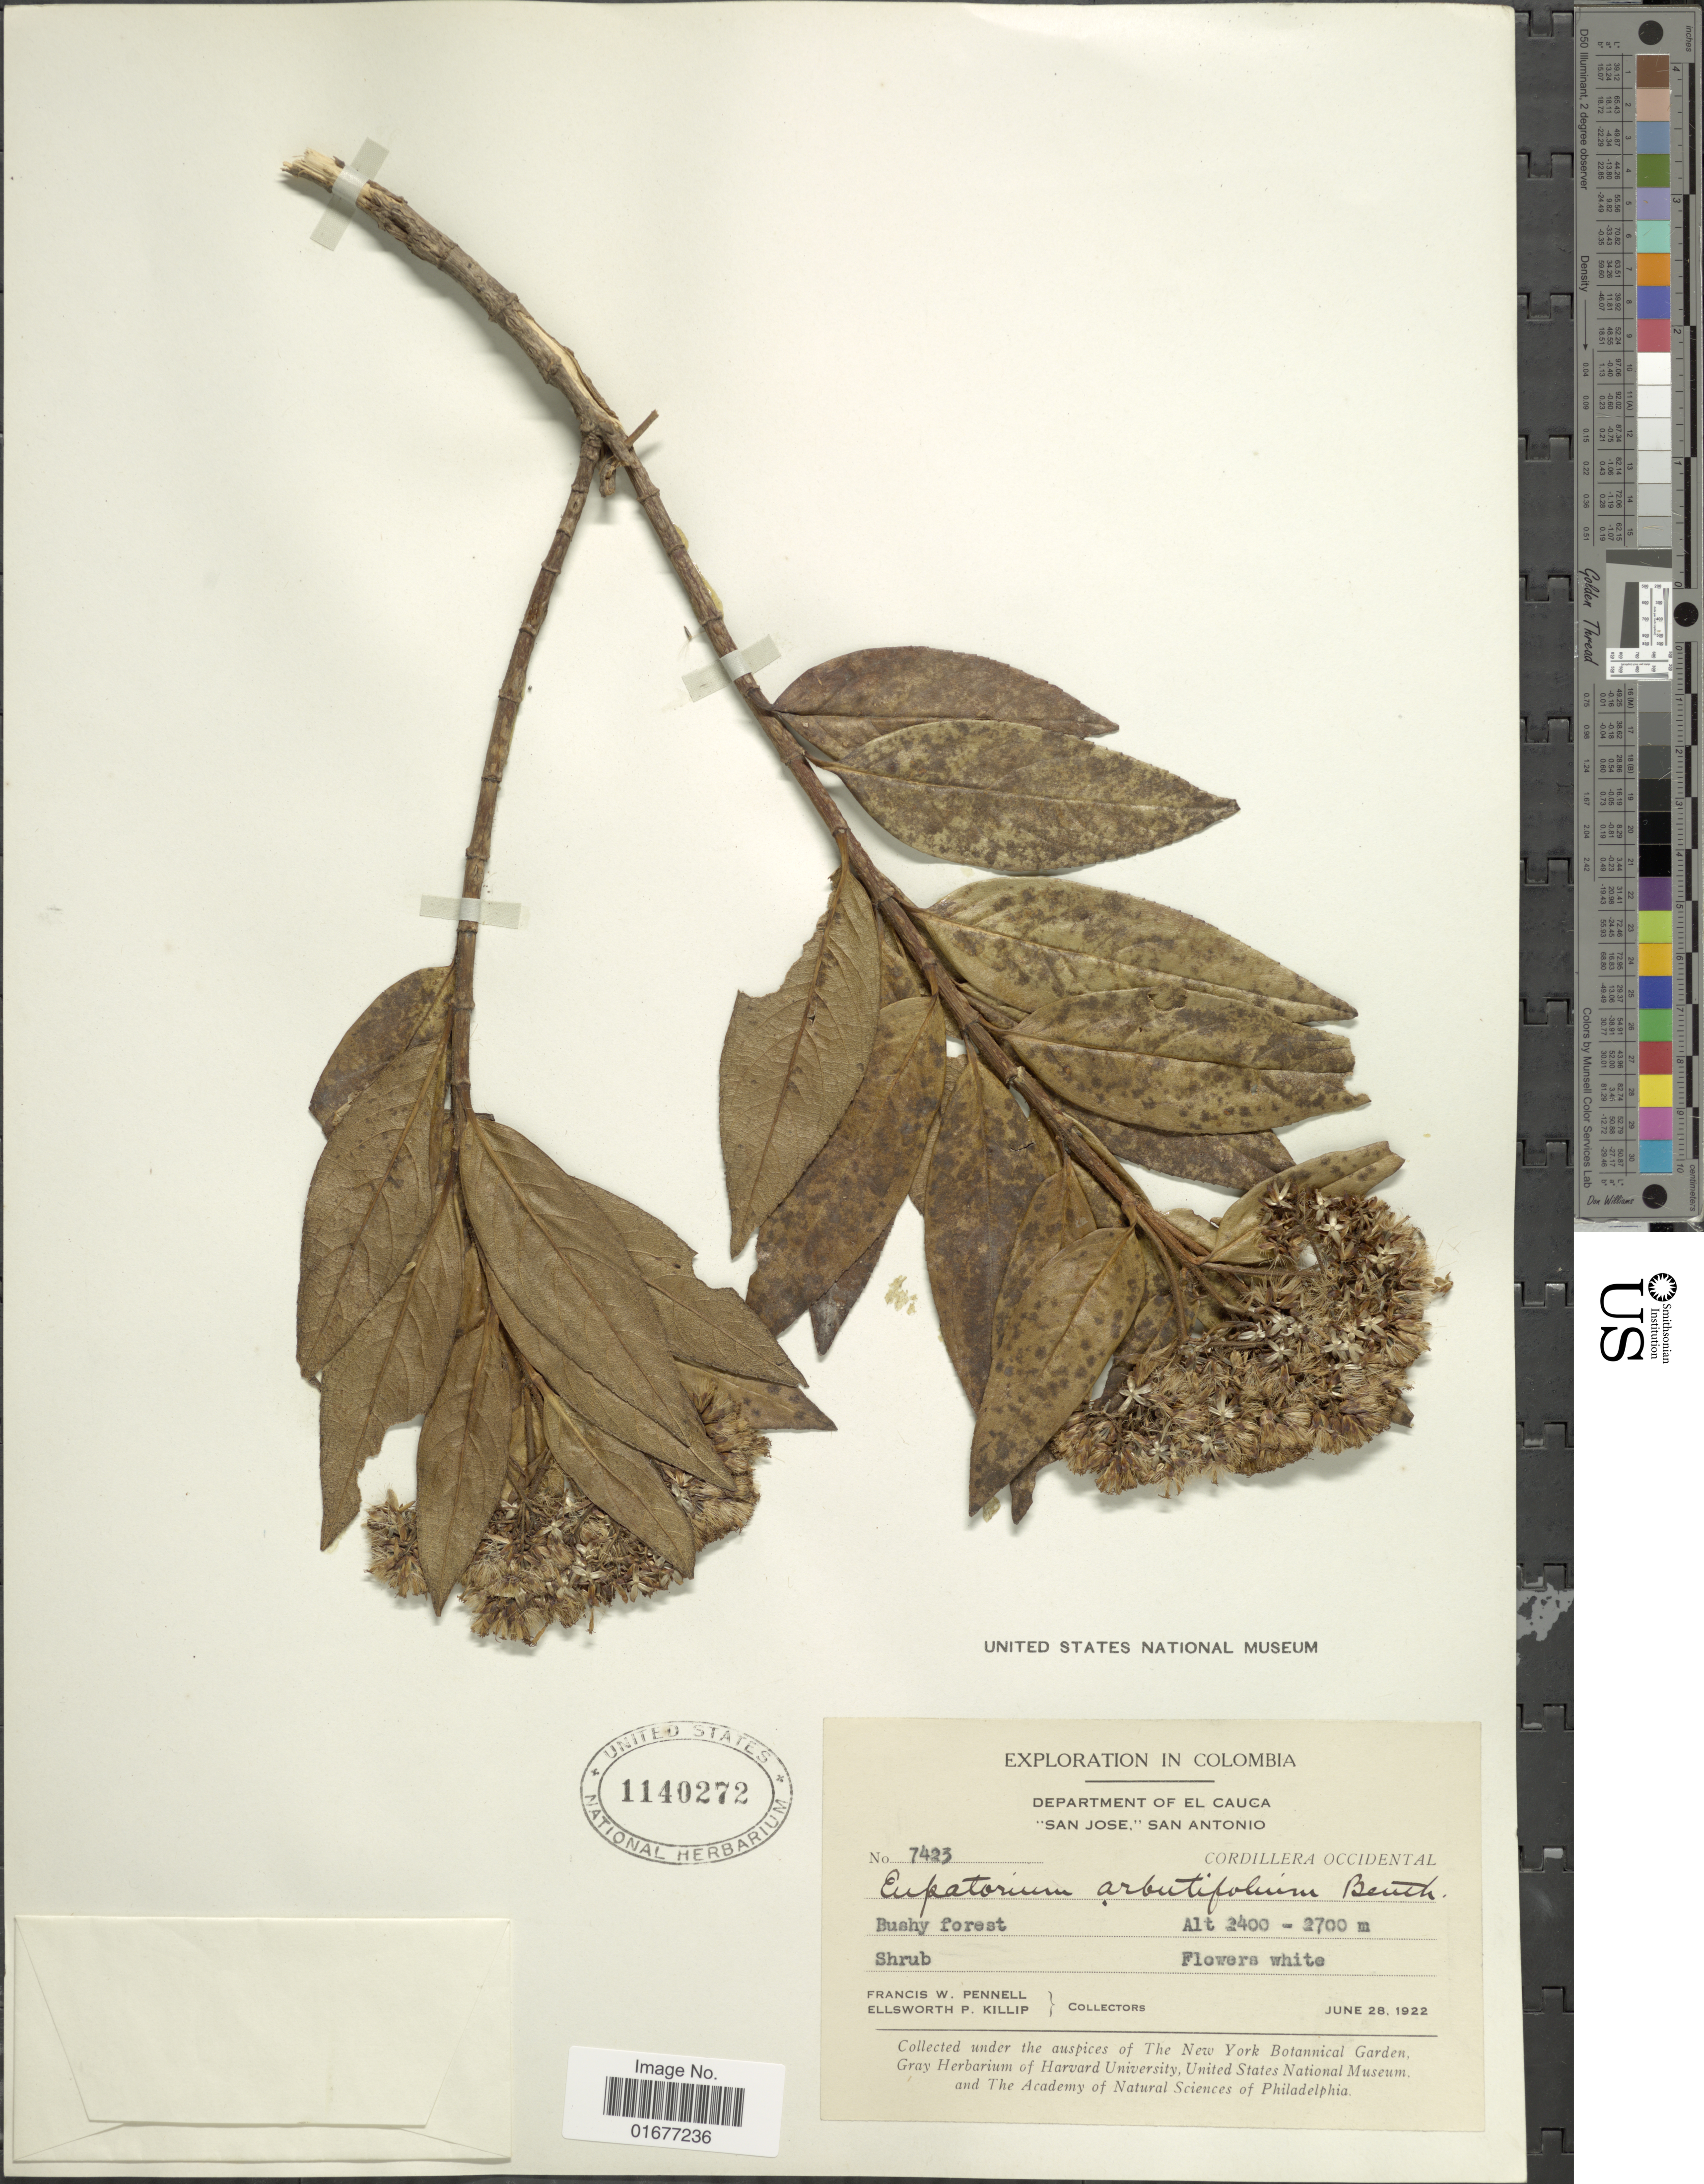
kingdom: Plantae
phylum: Tracheophyta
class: Magnoliopsida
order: Asterales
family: Asteraceae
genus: Ageratina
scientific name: Ageratina arbutifolia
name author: (Benth.) R.M. King & H. Rob.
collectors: F. W. Pennell & E. P. Killip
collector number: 7423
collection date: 1922-06-28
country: Colombia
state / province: Valle del Cauca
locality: San Jose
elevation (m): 2400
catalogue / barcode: US 1140272